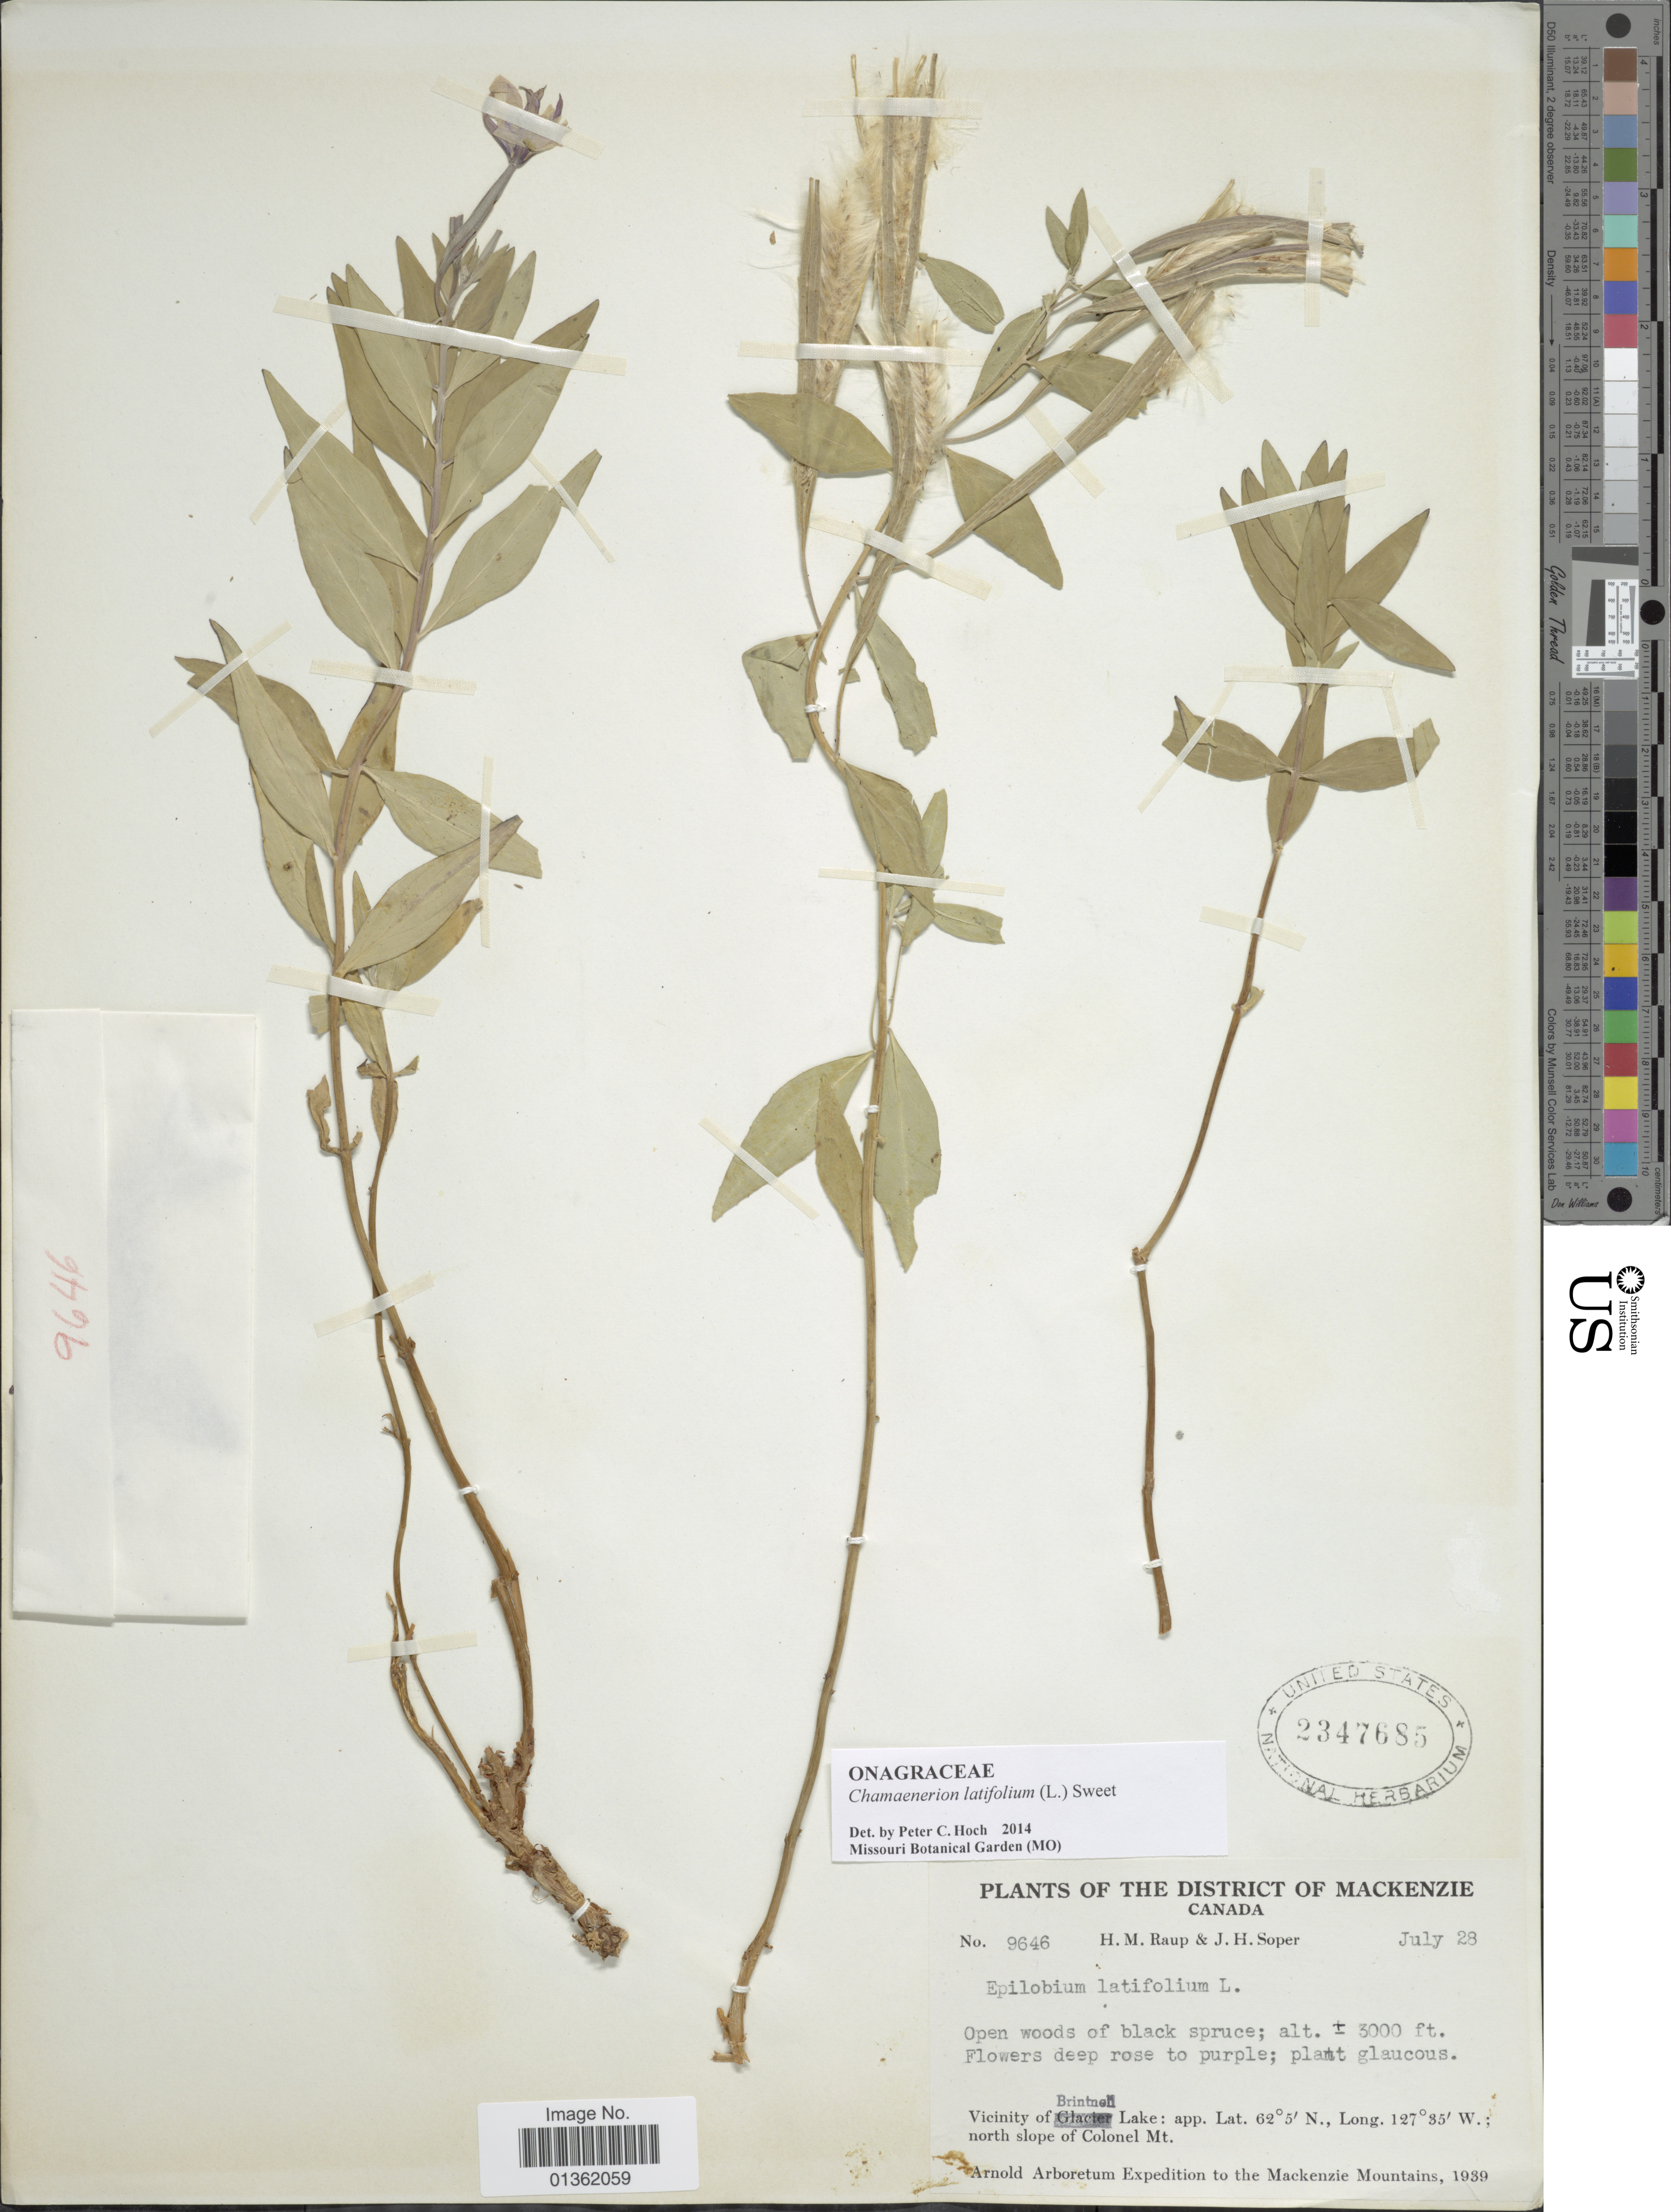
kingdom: Plantae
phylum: Tracheophyta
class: Magnoliopsida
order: Myrtales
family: Onagraceae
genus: Chamaenerion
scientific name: Chamaenerion latifolium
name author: (L.) Th. Fr. & Lange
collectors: H. Raup & J. H. Soper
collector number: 9646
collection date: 1939-07-28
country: Canada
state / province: Alberta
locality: District of Mackenzie. Vicinity of Brintnell Lake, north slope of Colonel Mt.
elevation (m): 914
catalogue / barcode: US 2347685